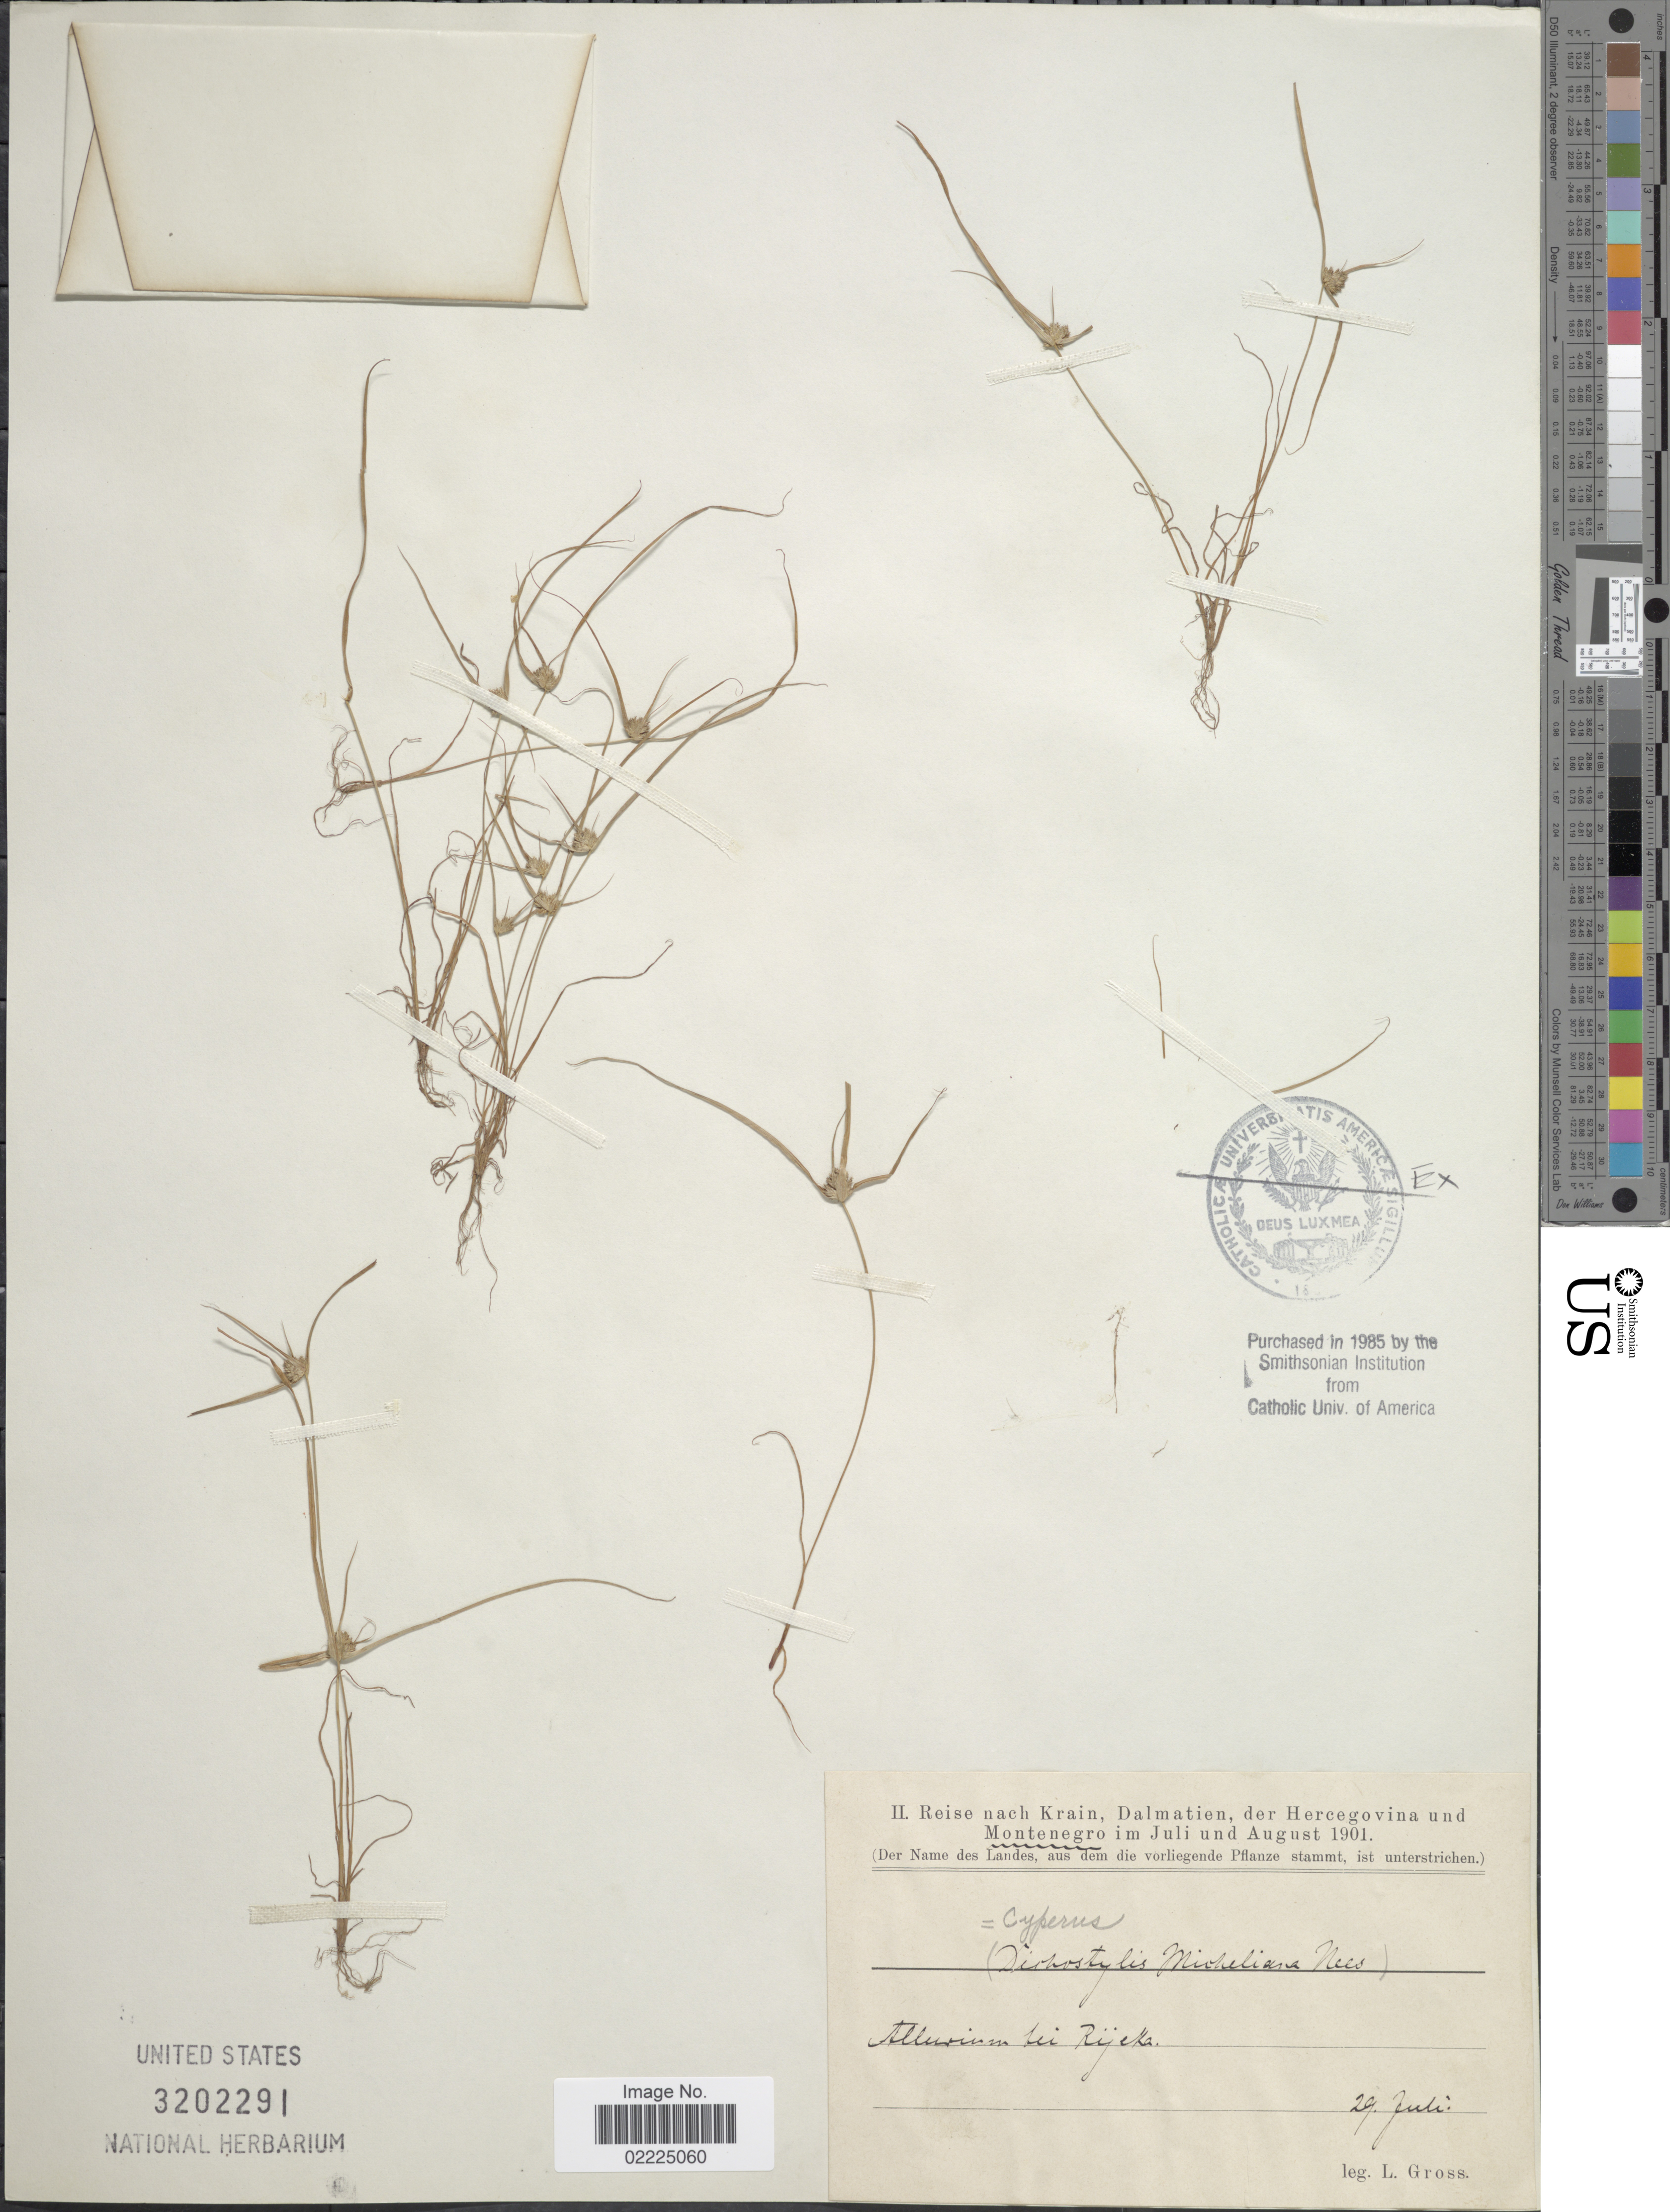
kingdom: Plantae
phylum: Tracheophyta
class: Liliopsida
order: Poales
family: Cyperaceae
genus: Cyperus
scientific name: Cyperus michelianus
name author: (L.) Delile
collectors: L. Gross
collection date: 1901-07-29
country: Montenegro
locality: Alluvium bei Rijeka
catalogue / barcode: US 3202291